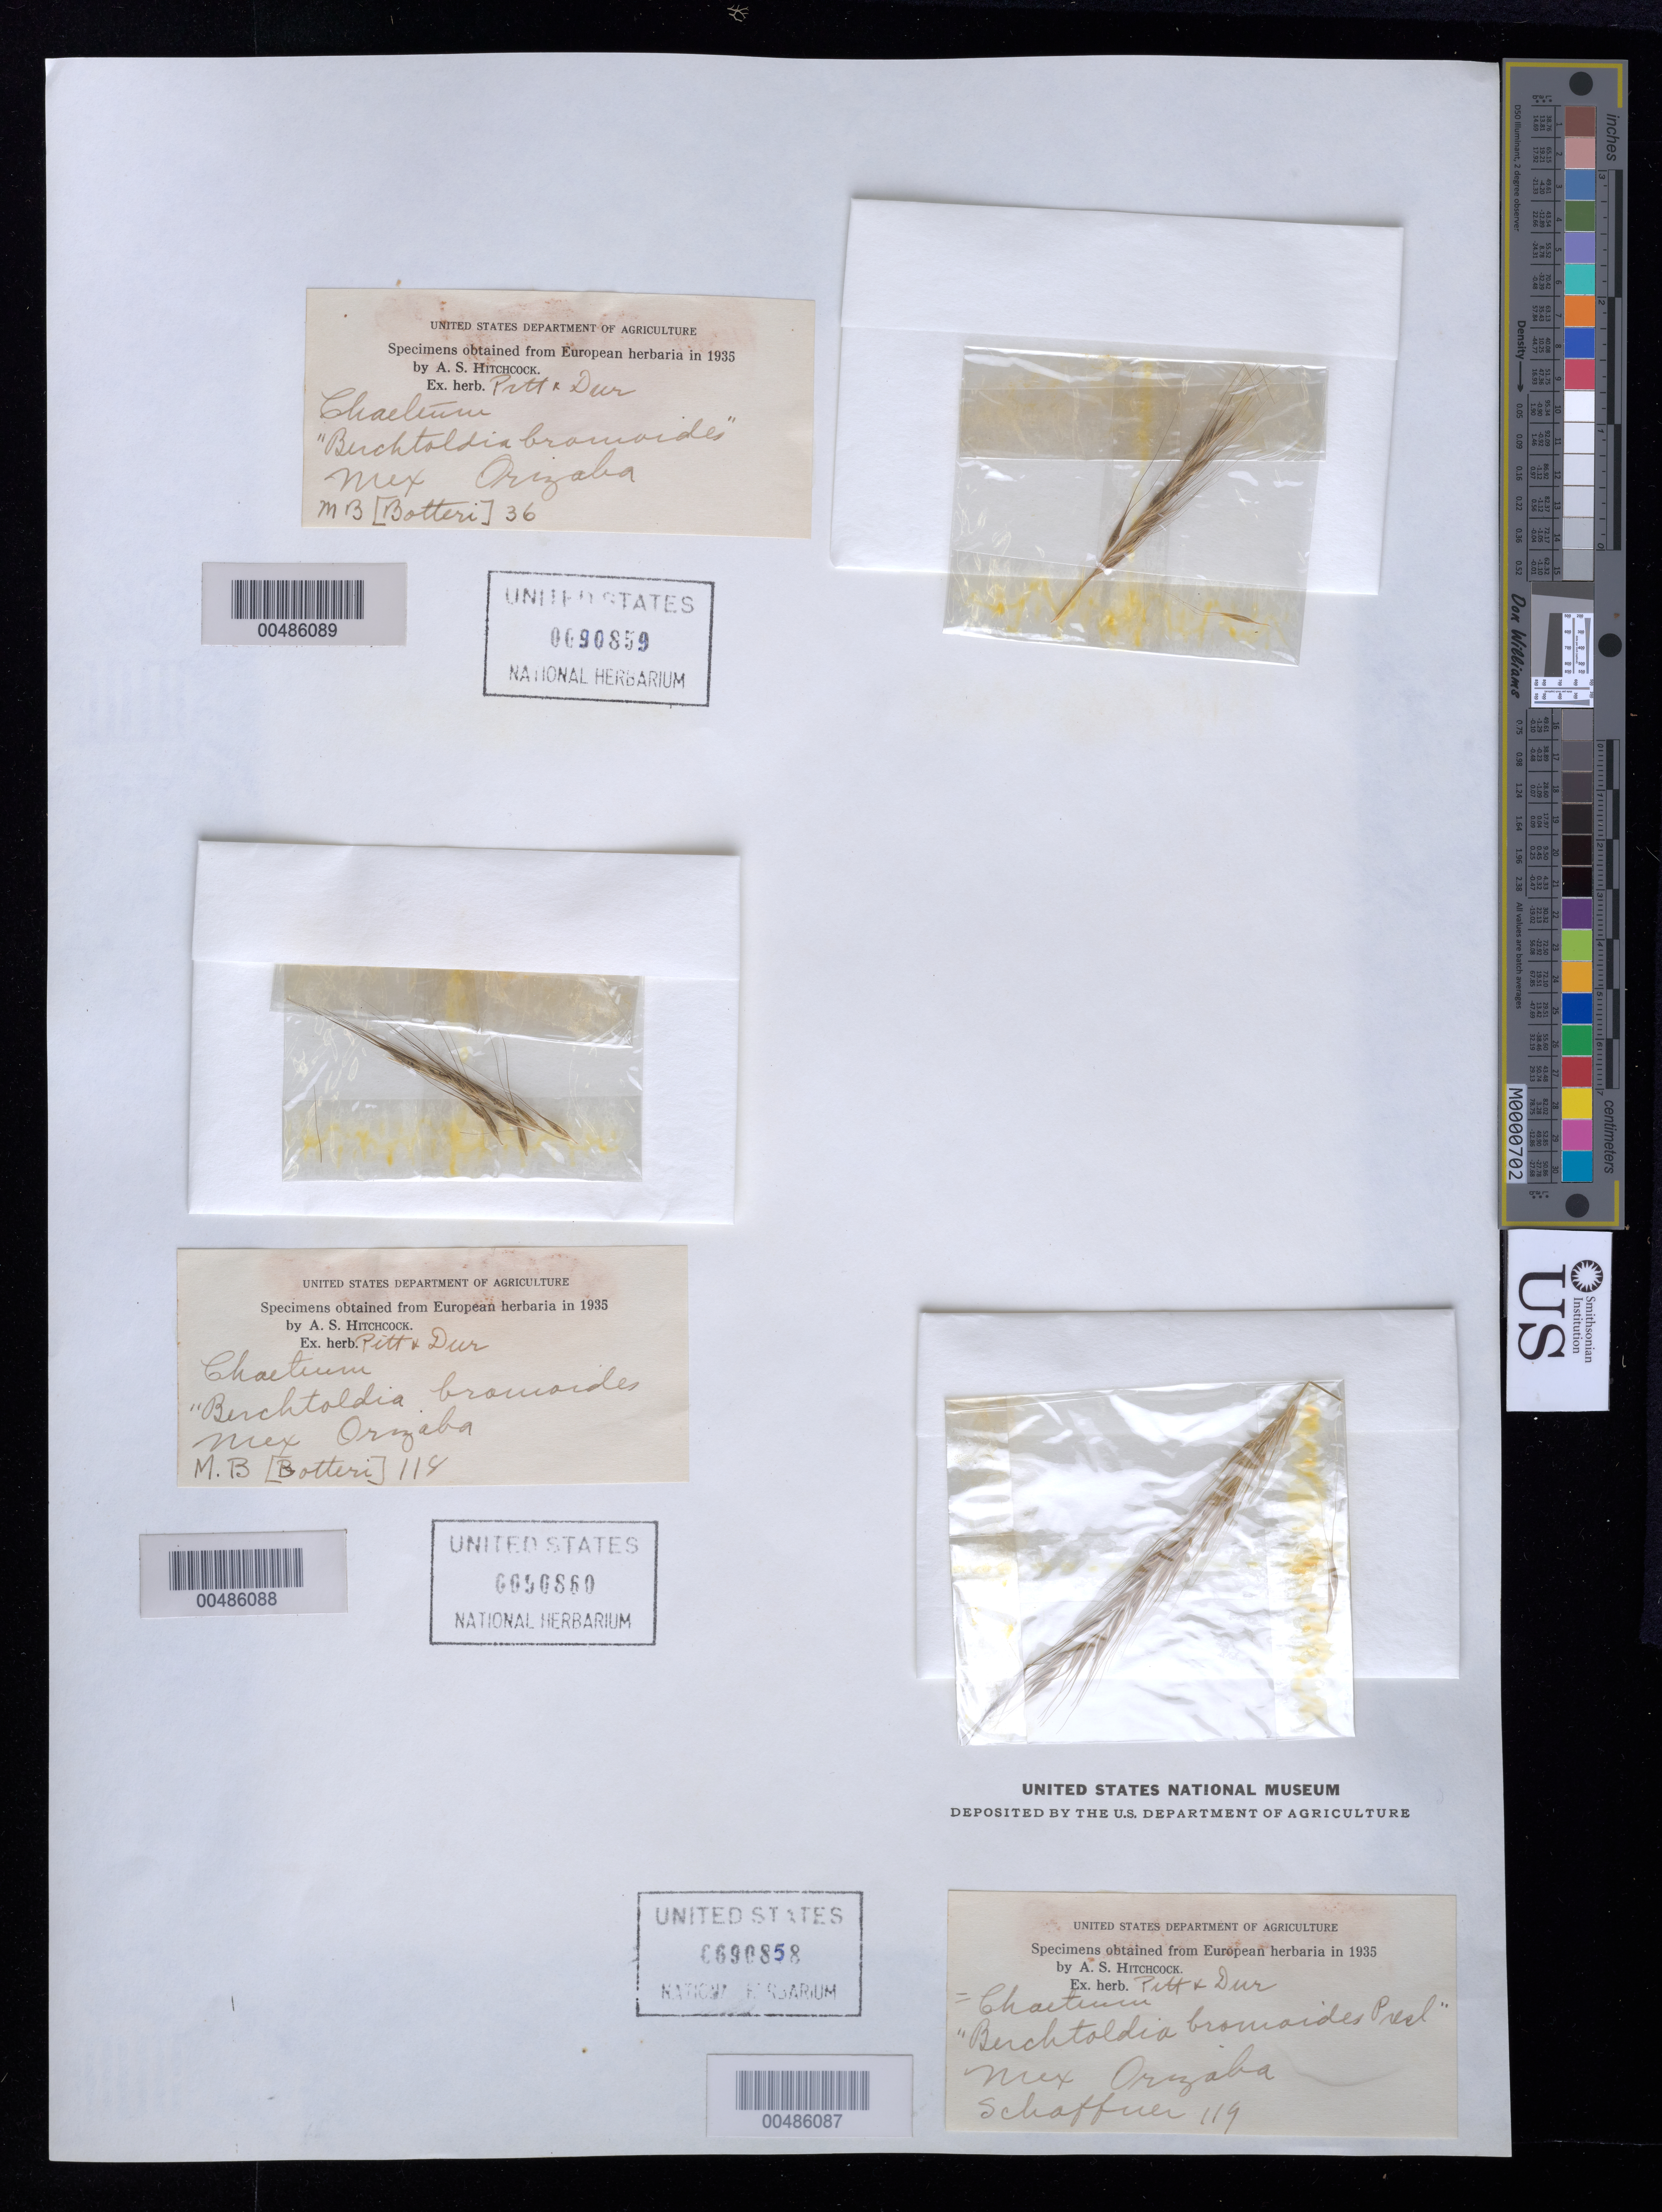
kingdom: Plantae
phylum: Tracheophyta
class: Liliopsida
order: Poales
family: Poaceae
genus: Chaetium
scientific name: Chaetium bromoides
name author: (J. Presl) Benth. ex Hemsl.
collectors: -. Schaffner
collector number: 119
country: Mexico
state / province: Veracruz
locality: Orizaba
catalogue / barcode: US 90858